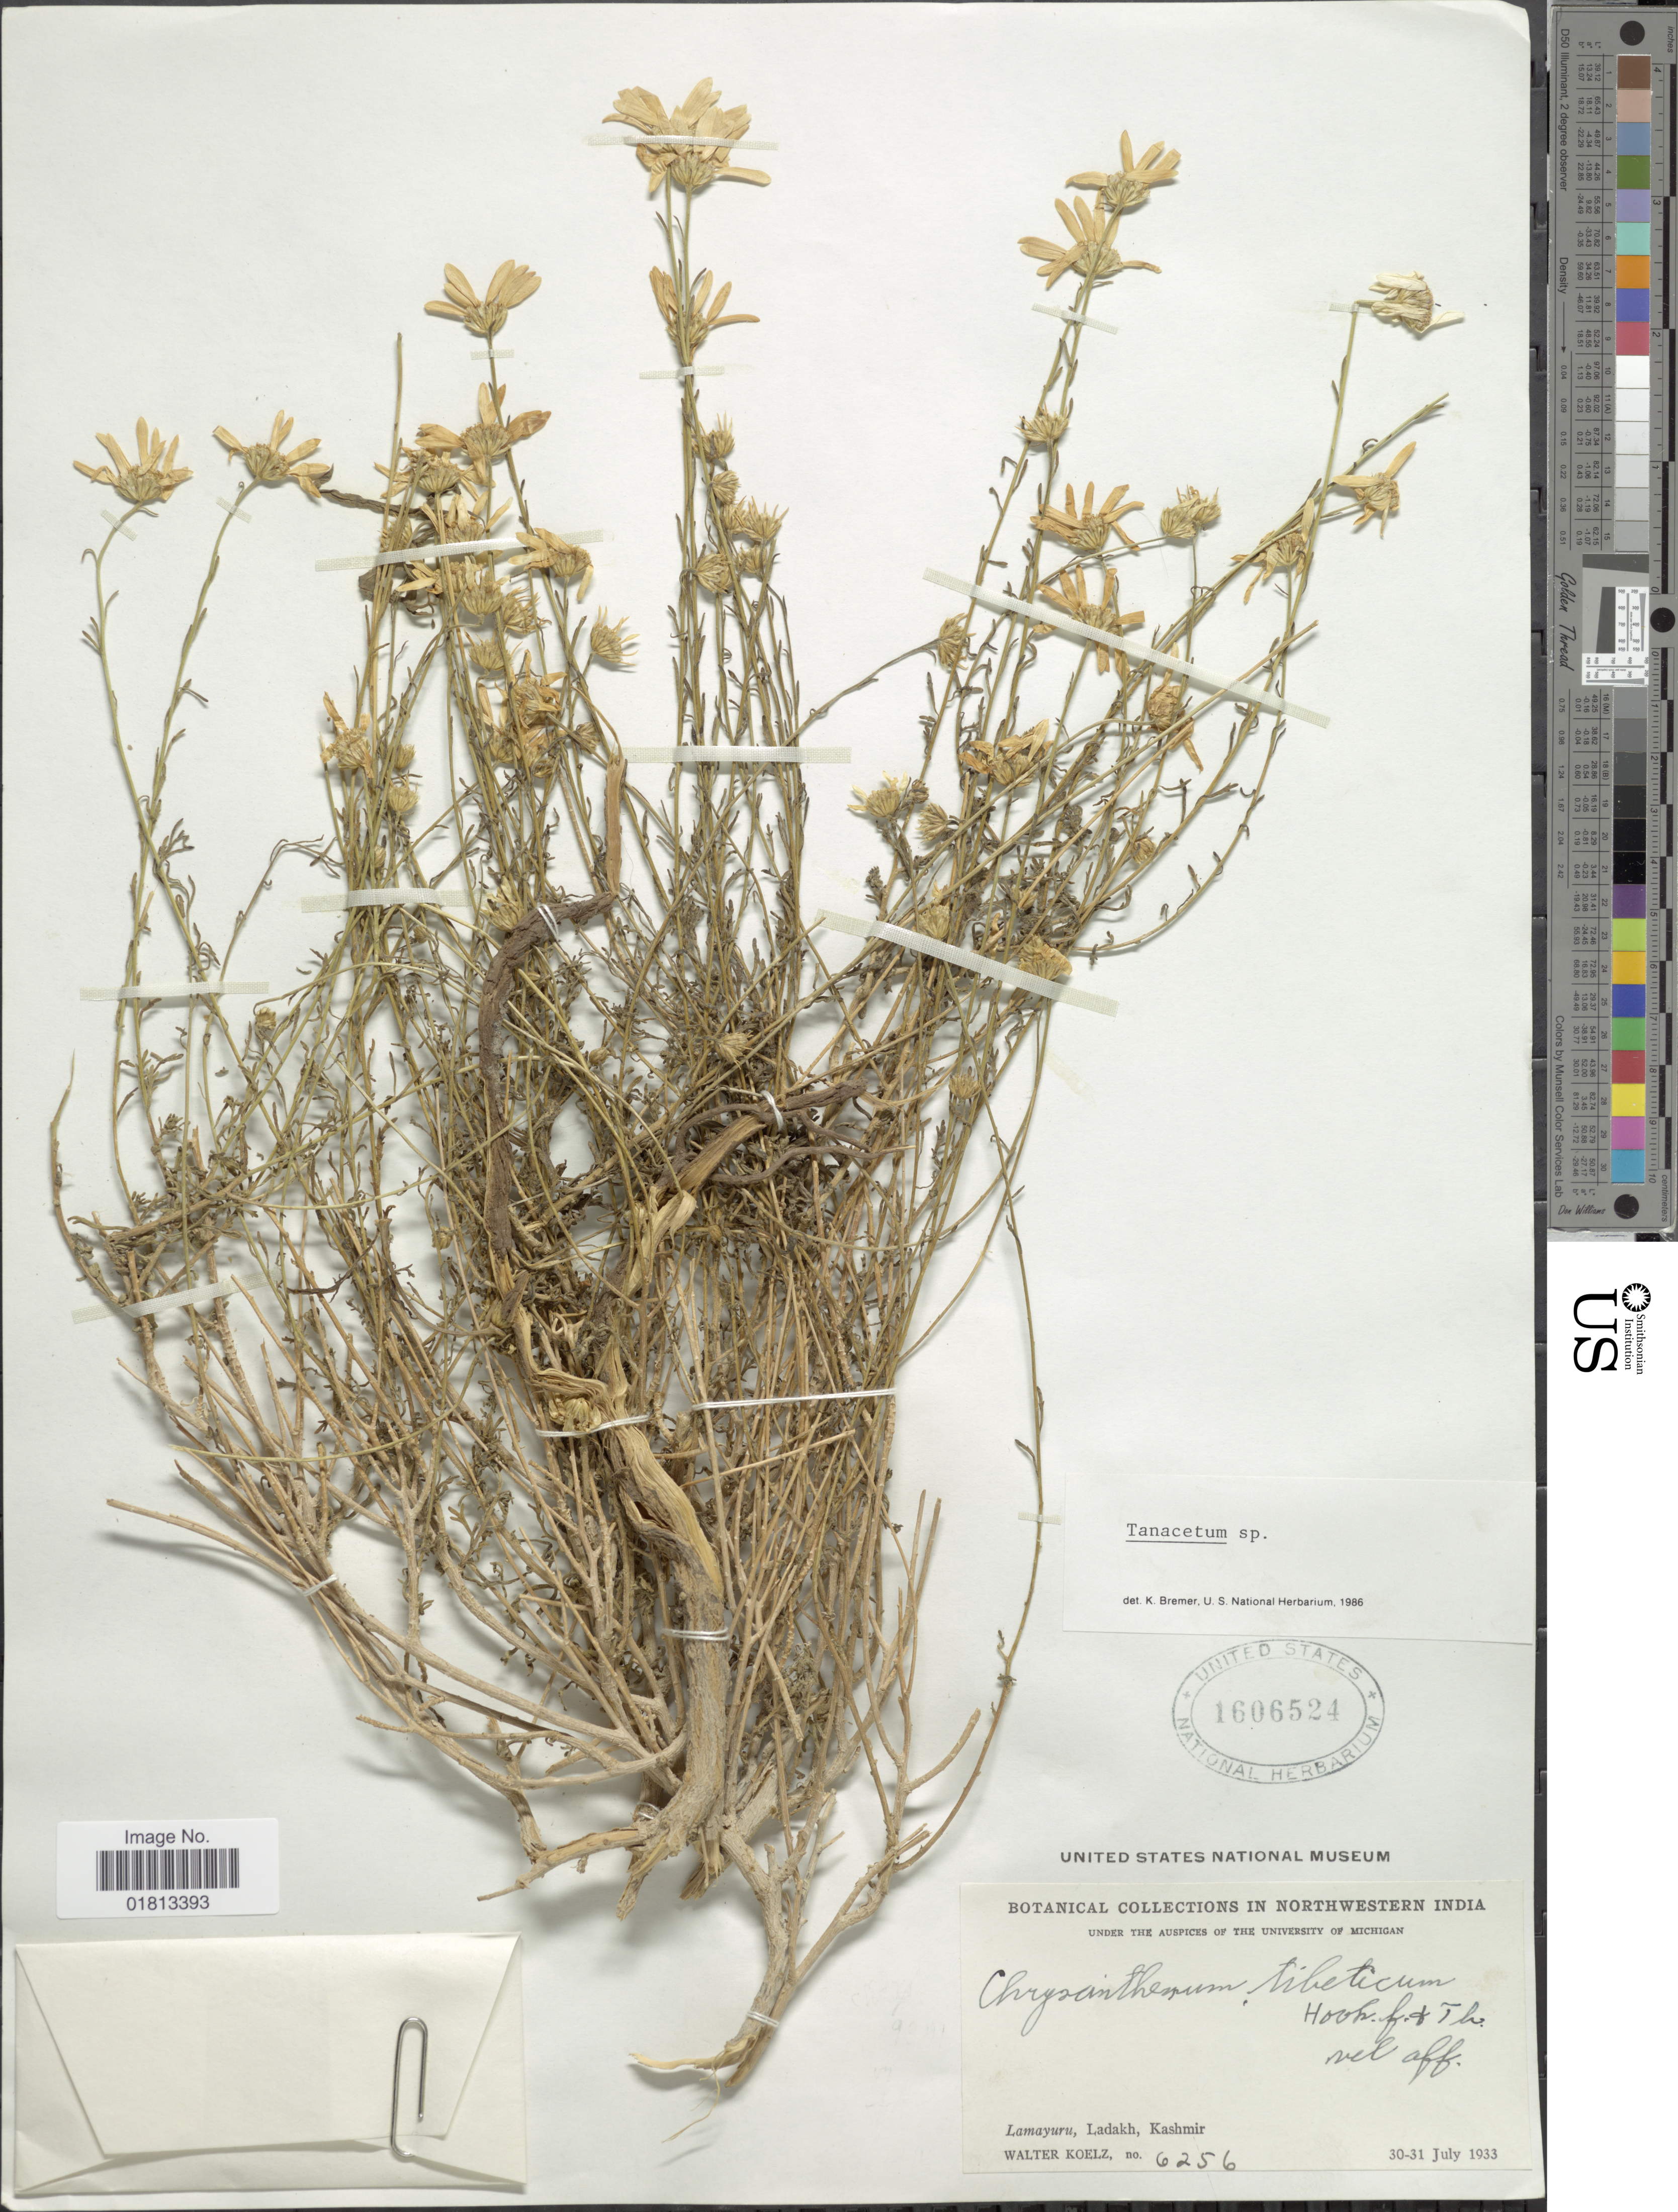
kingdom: Plantae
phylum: Tracheophyta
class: Magnoliopsida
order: Asterales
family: Asteraceae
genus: Tanacetum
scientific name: Tanacetum sp.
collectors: W. N. Koelz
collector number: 6256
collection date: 1933-07-30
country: India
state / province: Jammu and Kashmir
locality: In Northwestern India, Lamayuru, Ladakh, Kashmir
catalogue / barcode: US 1606524